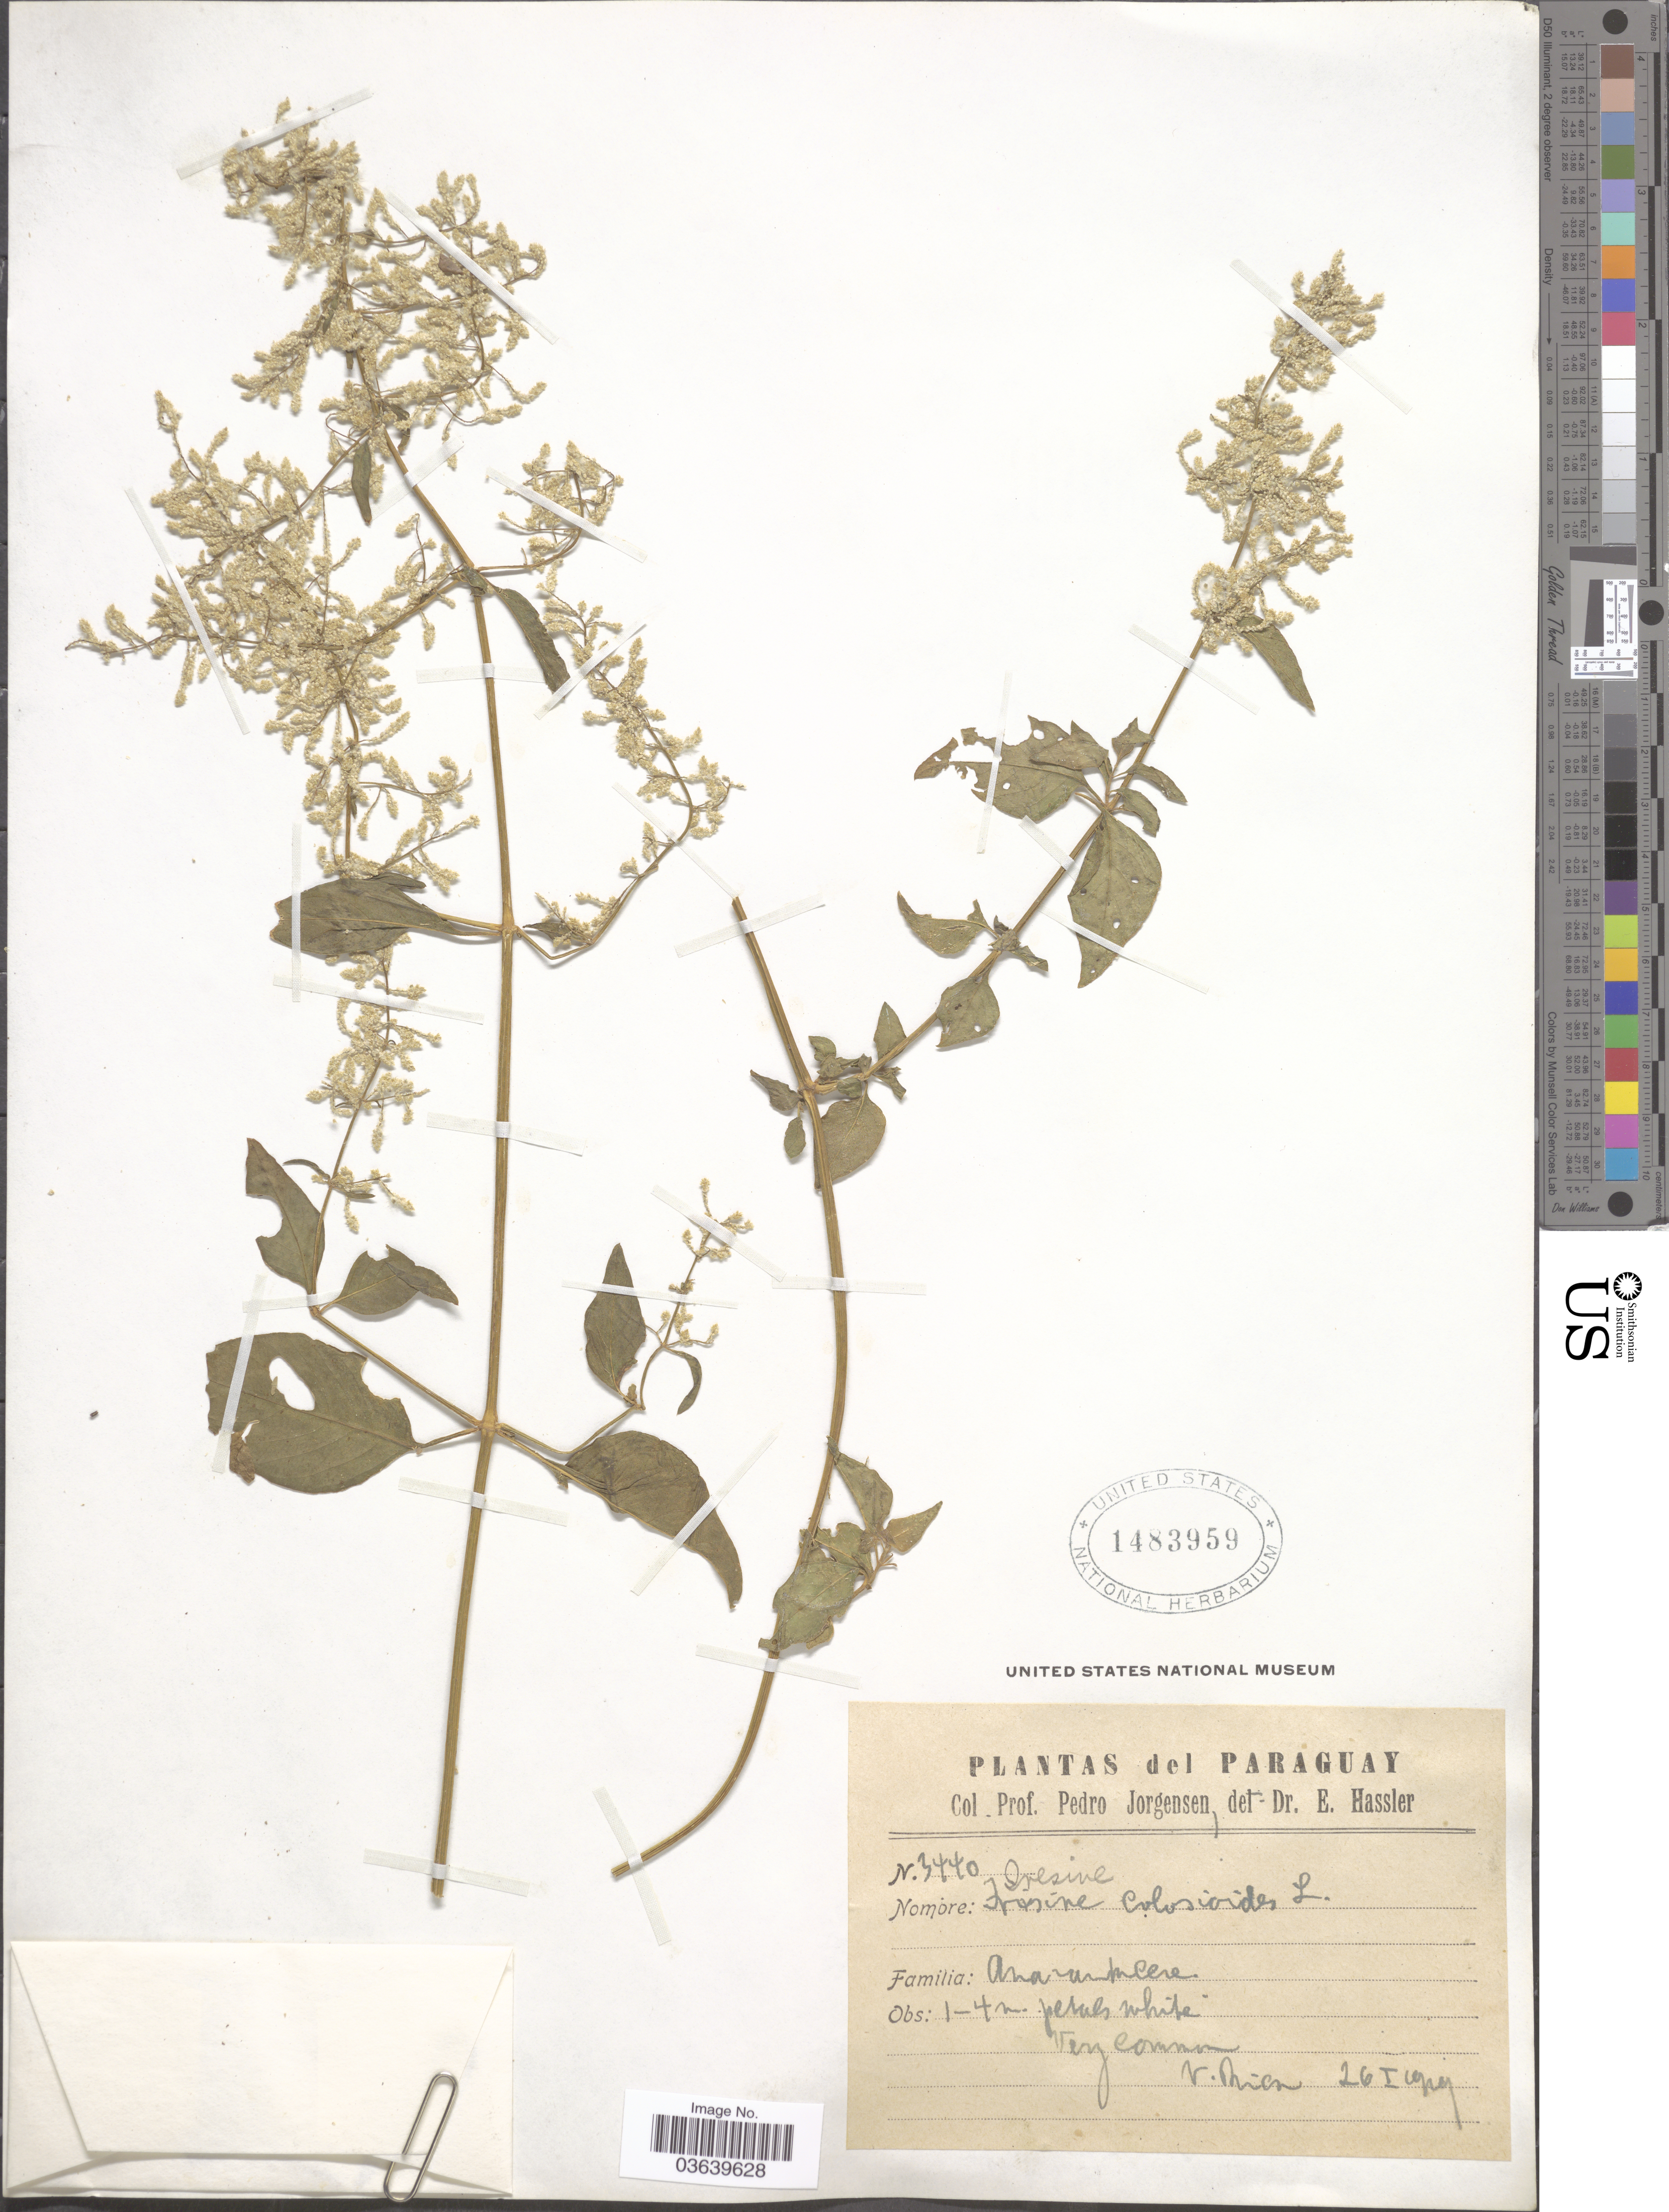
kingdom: Plantae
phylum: Tracheophyta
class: Magnoliopsida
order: Caryophyllales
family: Amaranthaceae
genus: Iresine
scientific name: Iresine diffusa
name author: Humb. & Bonpl. ex Willd.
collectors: P. Jörgensen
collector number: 3440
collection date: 1919-01-26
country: Paraguay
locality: V. Rica.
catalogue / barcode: US 1483959